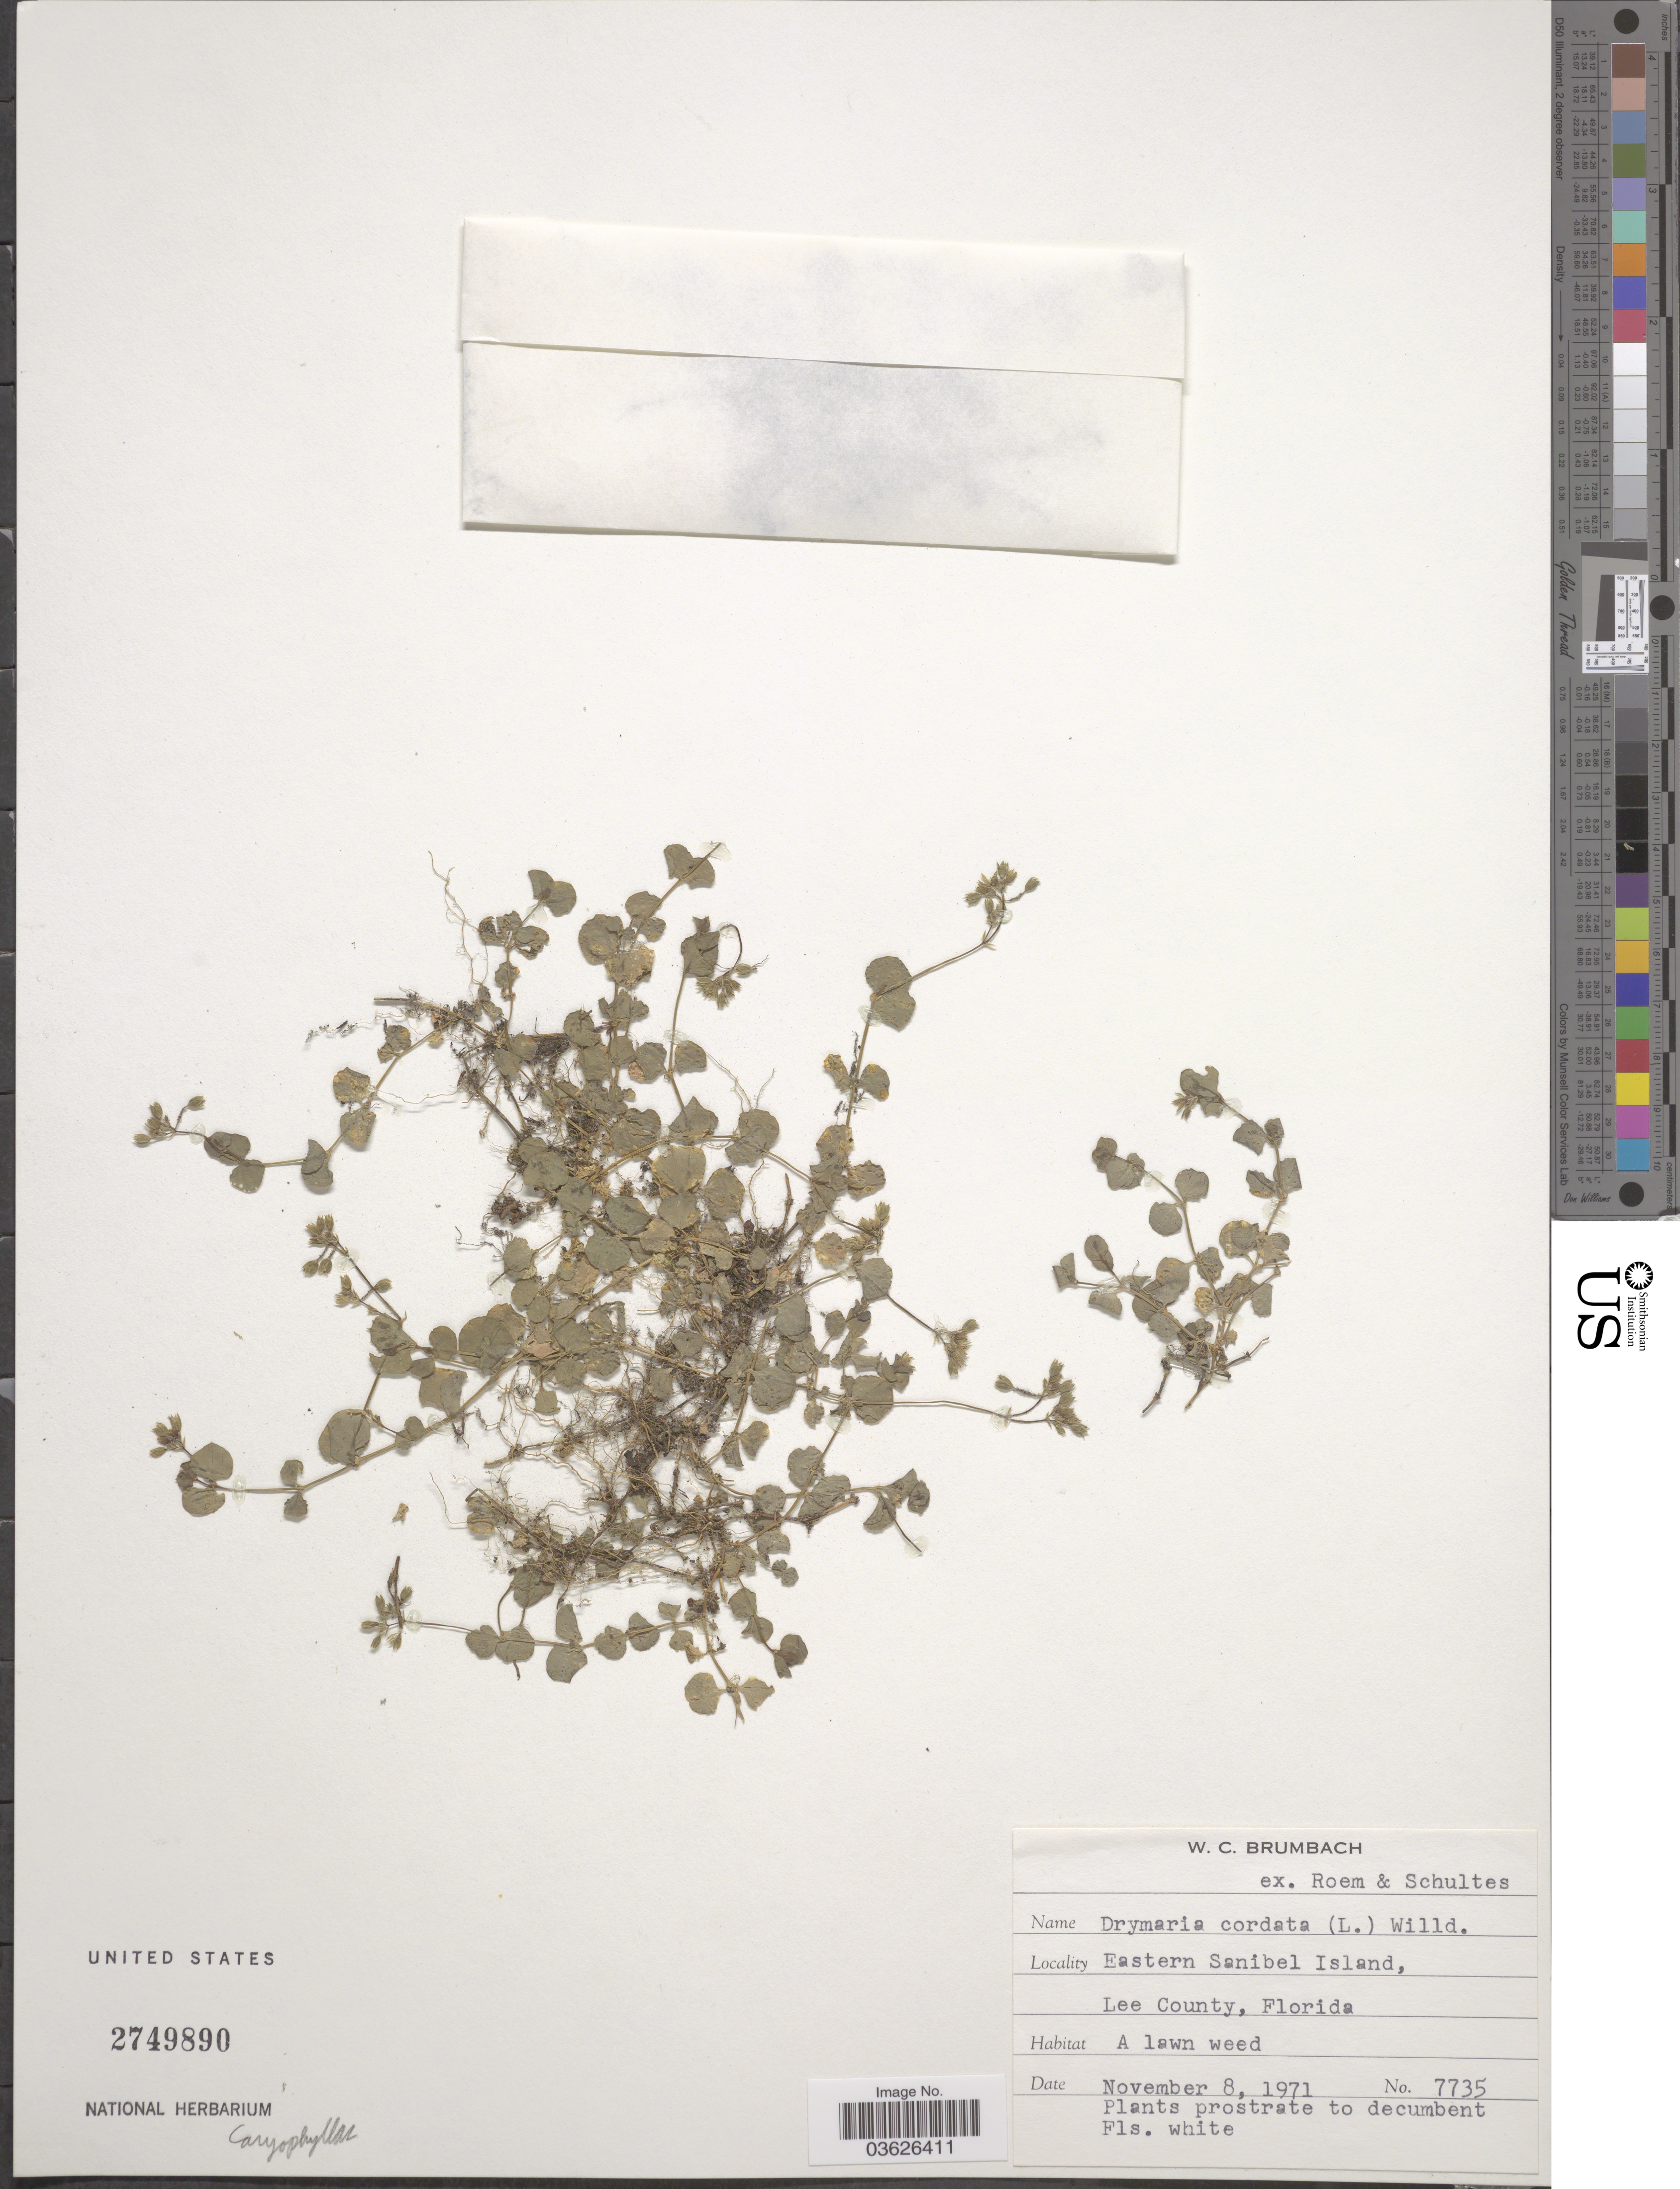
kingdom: Plantae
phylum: Tracheophyta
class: Magnoliopsida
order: Caryophyllales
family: Caryophyllaceae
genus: Drymaria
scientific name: Drymaria cordata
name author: (L.) Willd. ex Schult.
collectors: W. C. Brumbach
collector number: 7735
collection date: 1971-11-08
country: United States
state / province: Florida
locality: Eastern Sanibel Island, Lee County.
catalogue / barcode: US 2749890